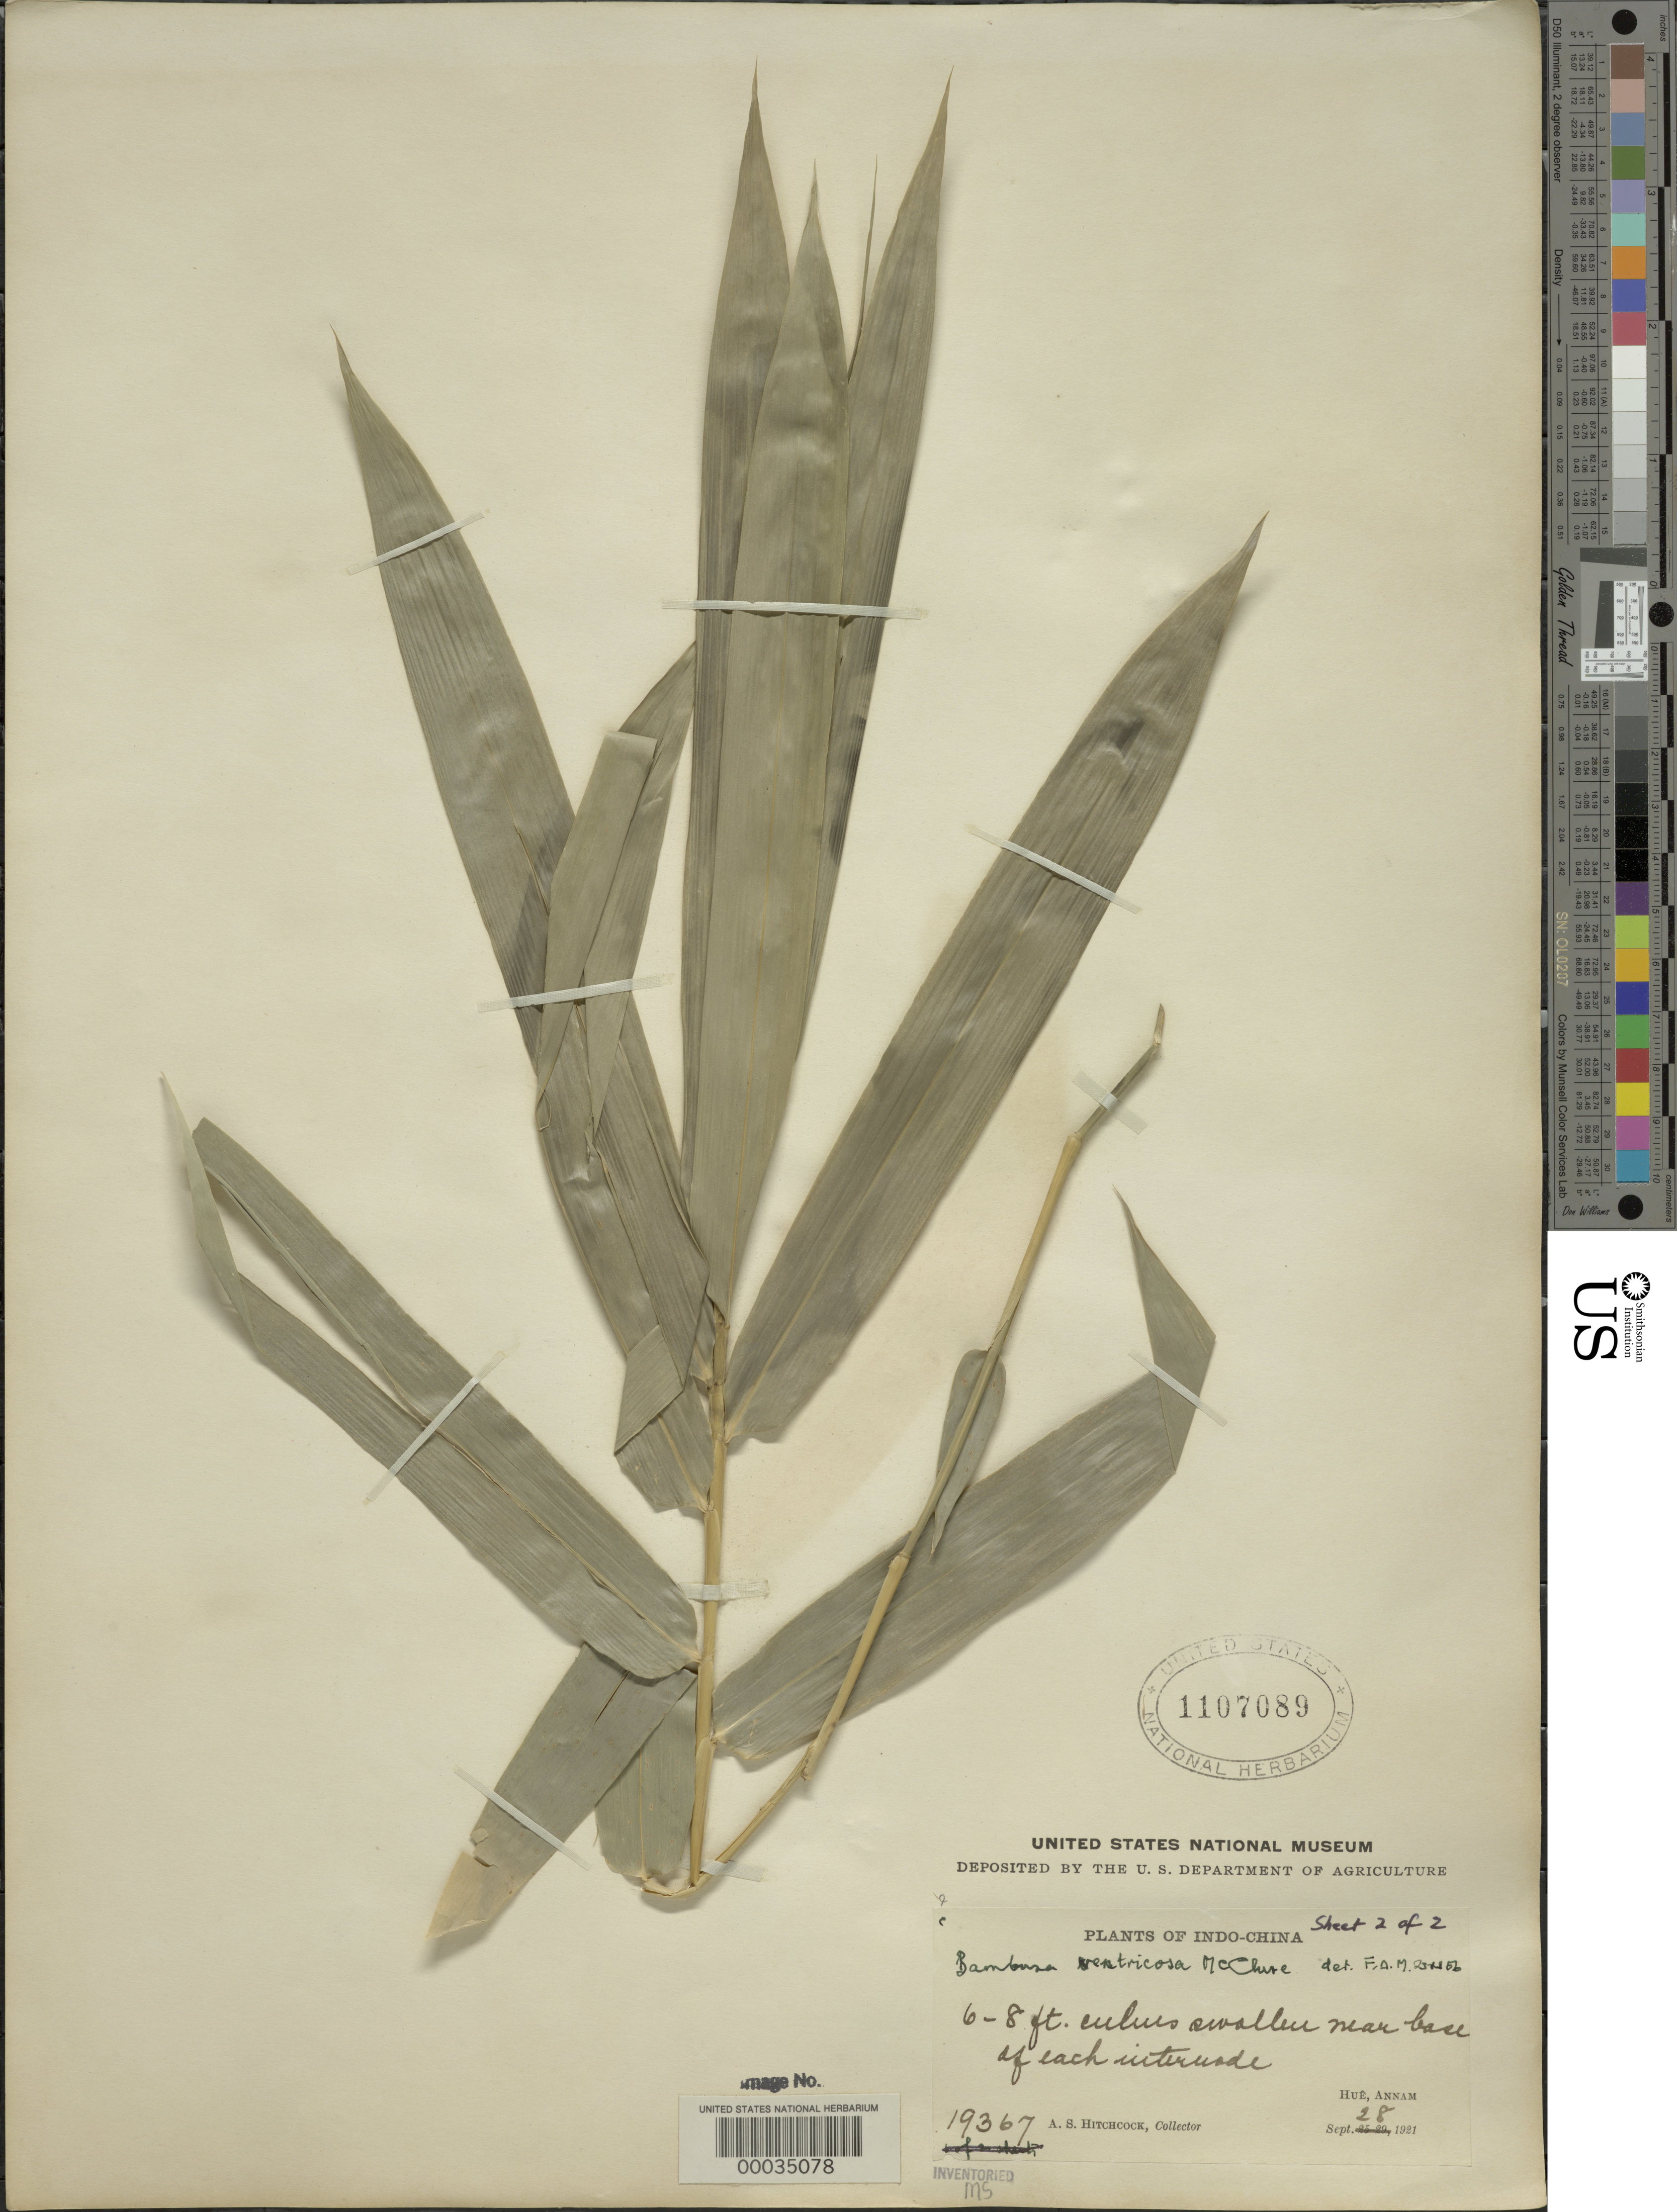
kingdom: Plantae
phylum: Tracheophyta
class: Liliopsida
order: Poales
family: Poaceae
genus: Bambusa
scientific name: Bambusa ventricosa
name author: McClure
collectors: A. S. Hitchcock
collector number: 19367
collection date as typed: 28 Sep 1921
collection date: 1921-09-28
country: Vietnam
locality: Plants of indo-china, annam, hue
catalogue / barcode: US 1107089